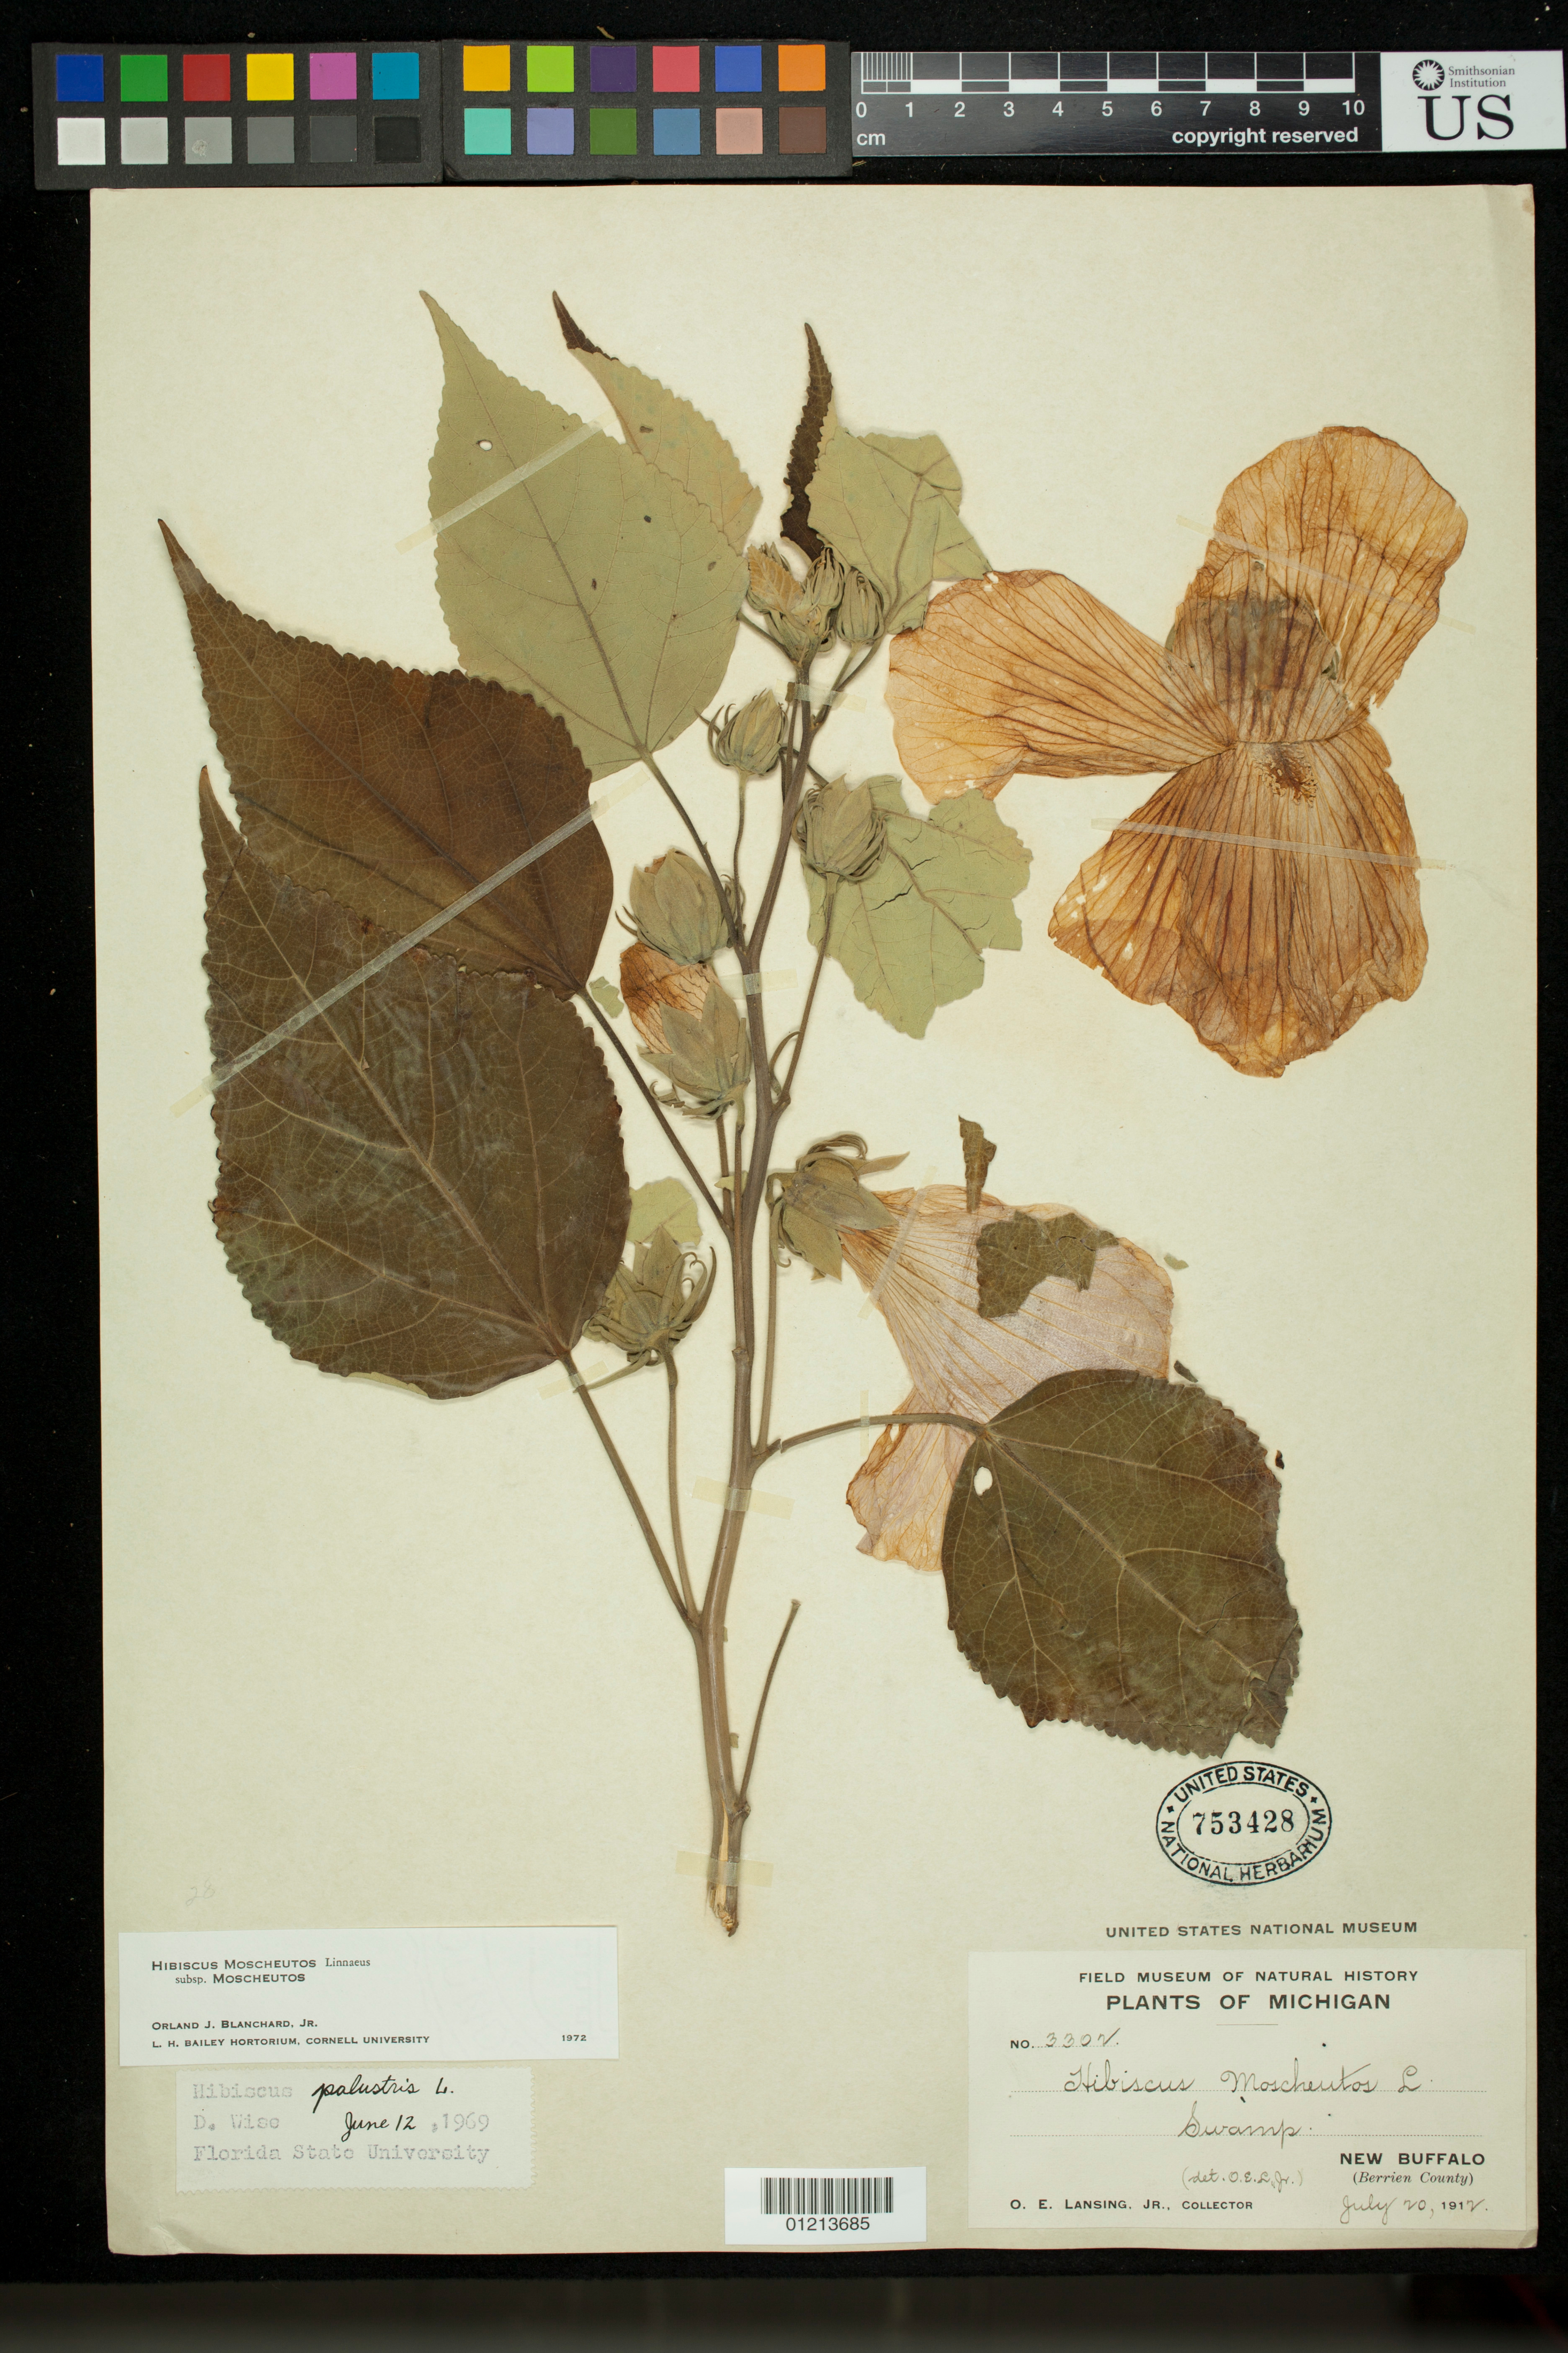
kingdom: Plantae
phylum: Tracheophyta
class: Magnoliopsida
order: Malvales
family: Malvaceae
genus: Hibiscus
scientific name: Hibiscus moscheutos subsp. lasiocarpos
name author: (Cav.) O.J. Blanch.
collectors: O. E. Lansing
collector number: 3302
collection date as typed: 20 Jul 1912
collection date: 1912-07-20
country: United States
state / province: Michigan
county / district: Berrien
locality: Berrien County: New Buffalo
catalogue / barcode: US 753428